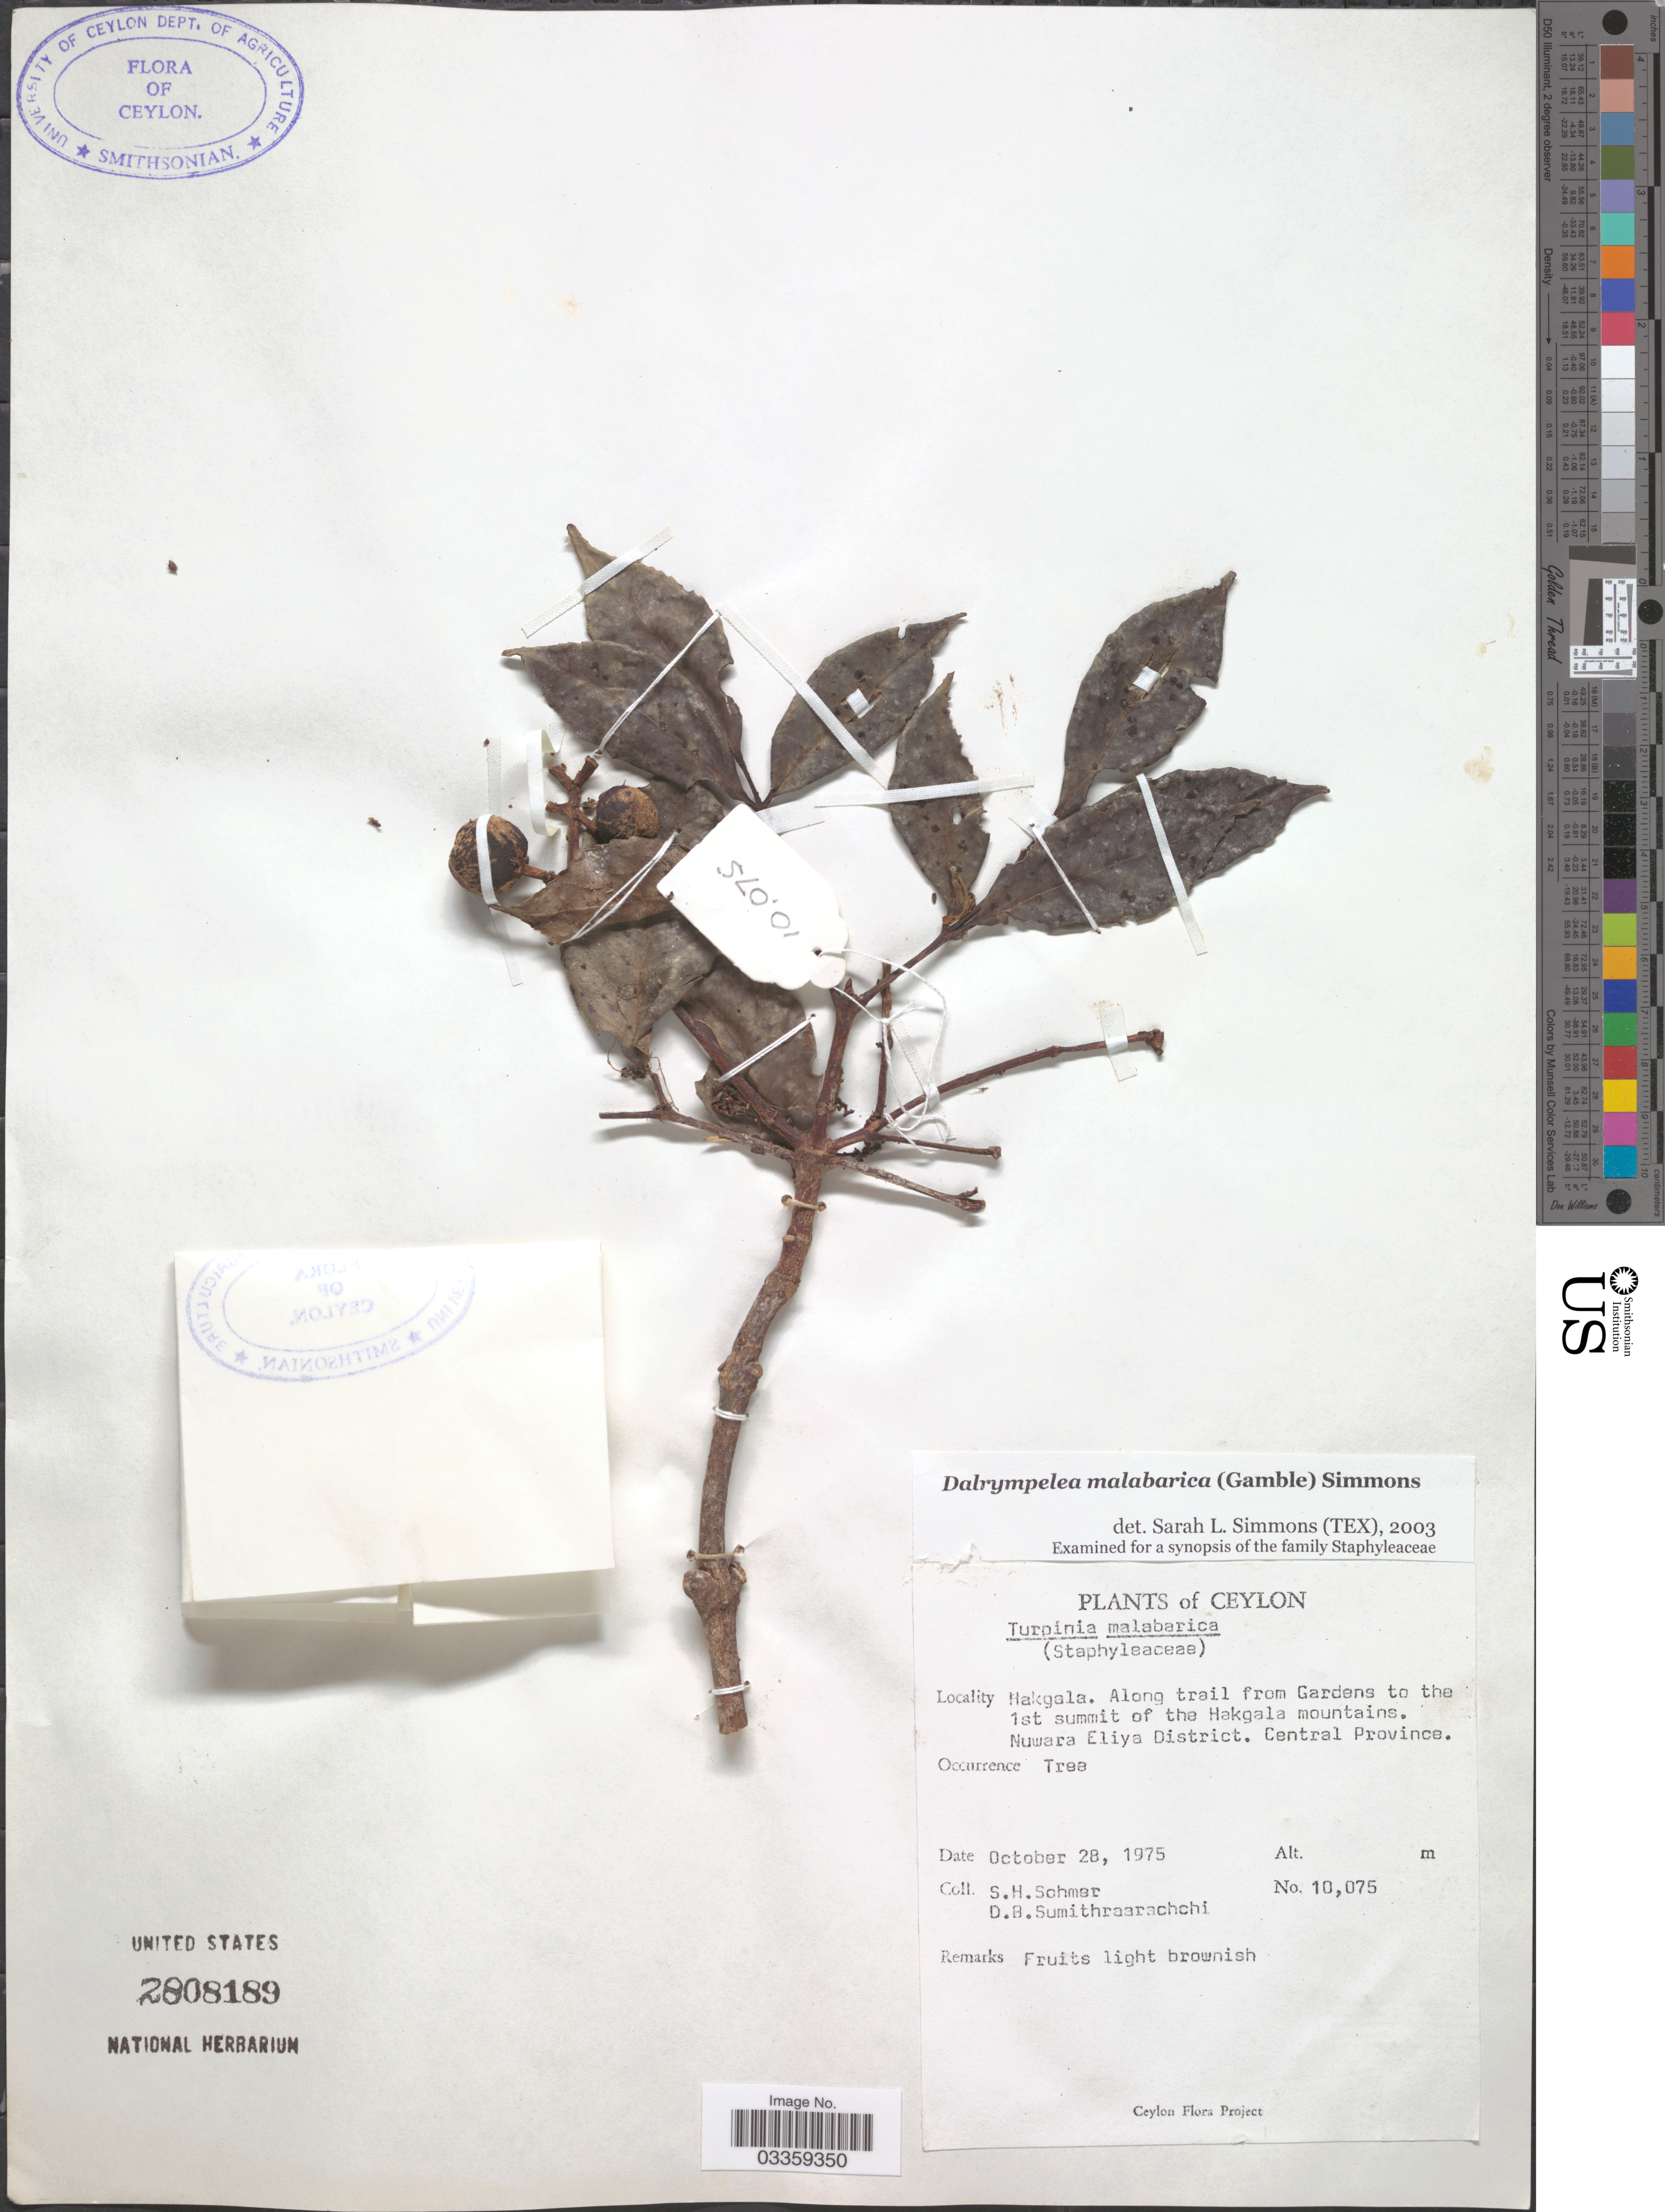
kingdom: Plantae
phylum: Tracheophyta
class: Magnoliopsida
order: Crossosomatales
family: Staphyleaceae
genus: Turpinia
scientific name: Turpinia malabarica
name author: Gamble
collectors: S. H. Sohmer & D. B. Sumithraarachchi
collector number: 10075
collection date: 1975-10-28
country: Sri Lanka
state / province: Central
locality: Ceylon, Hakgala. Along trail from Gardens to the 1st summit of the Hakgala mountains. Nuwara Eliya District.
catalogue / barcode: US 2808189